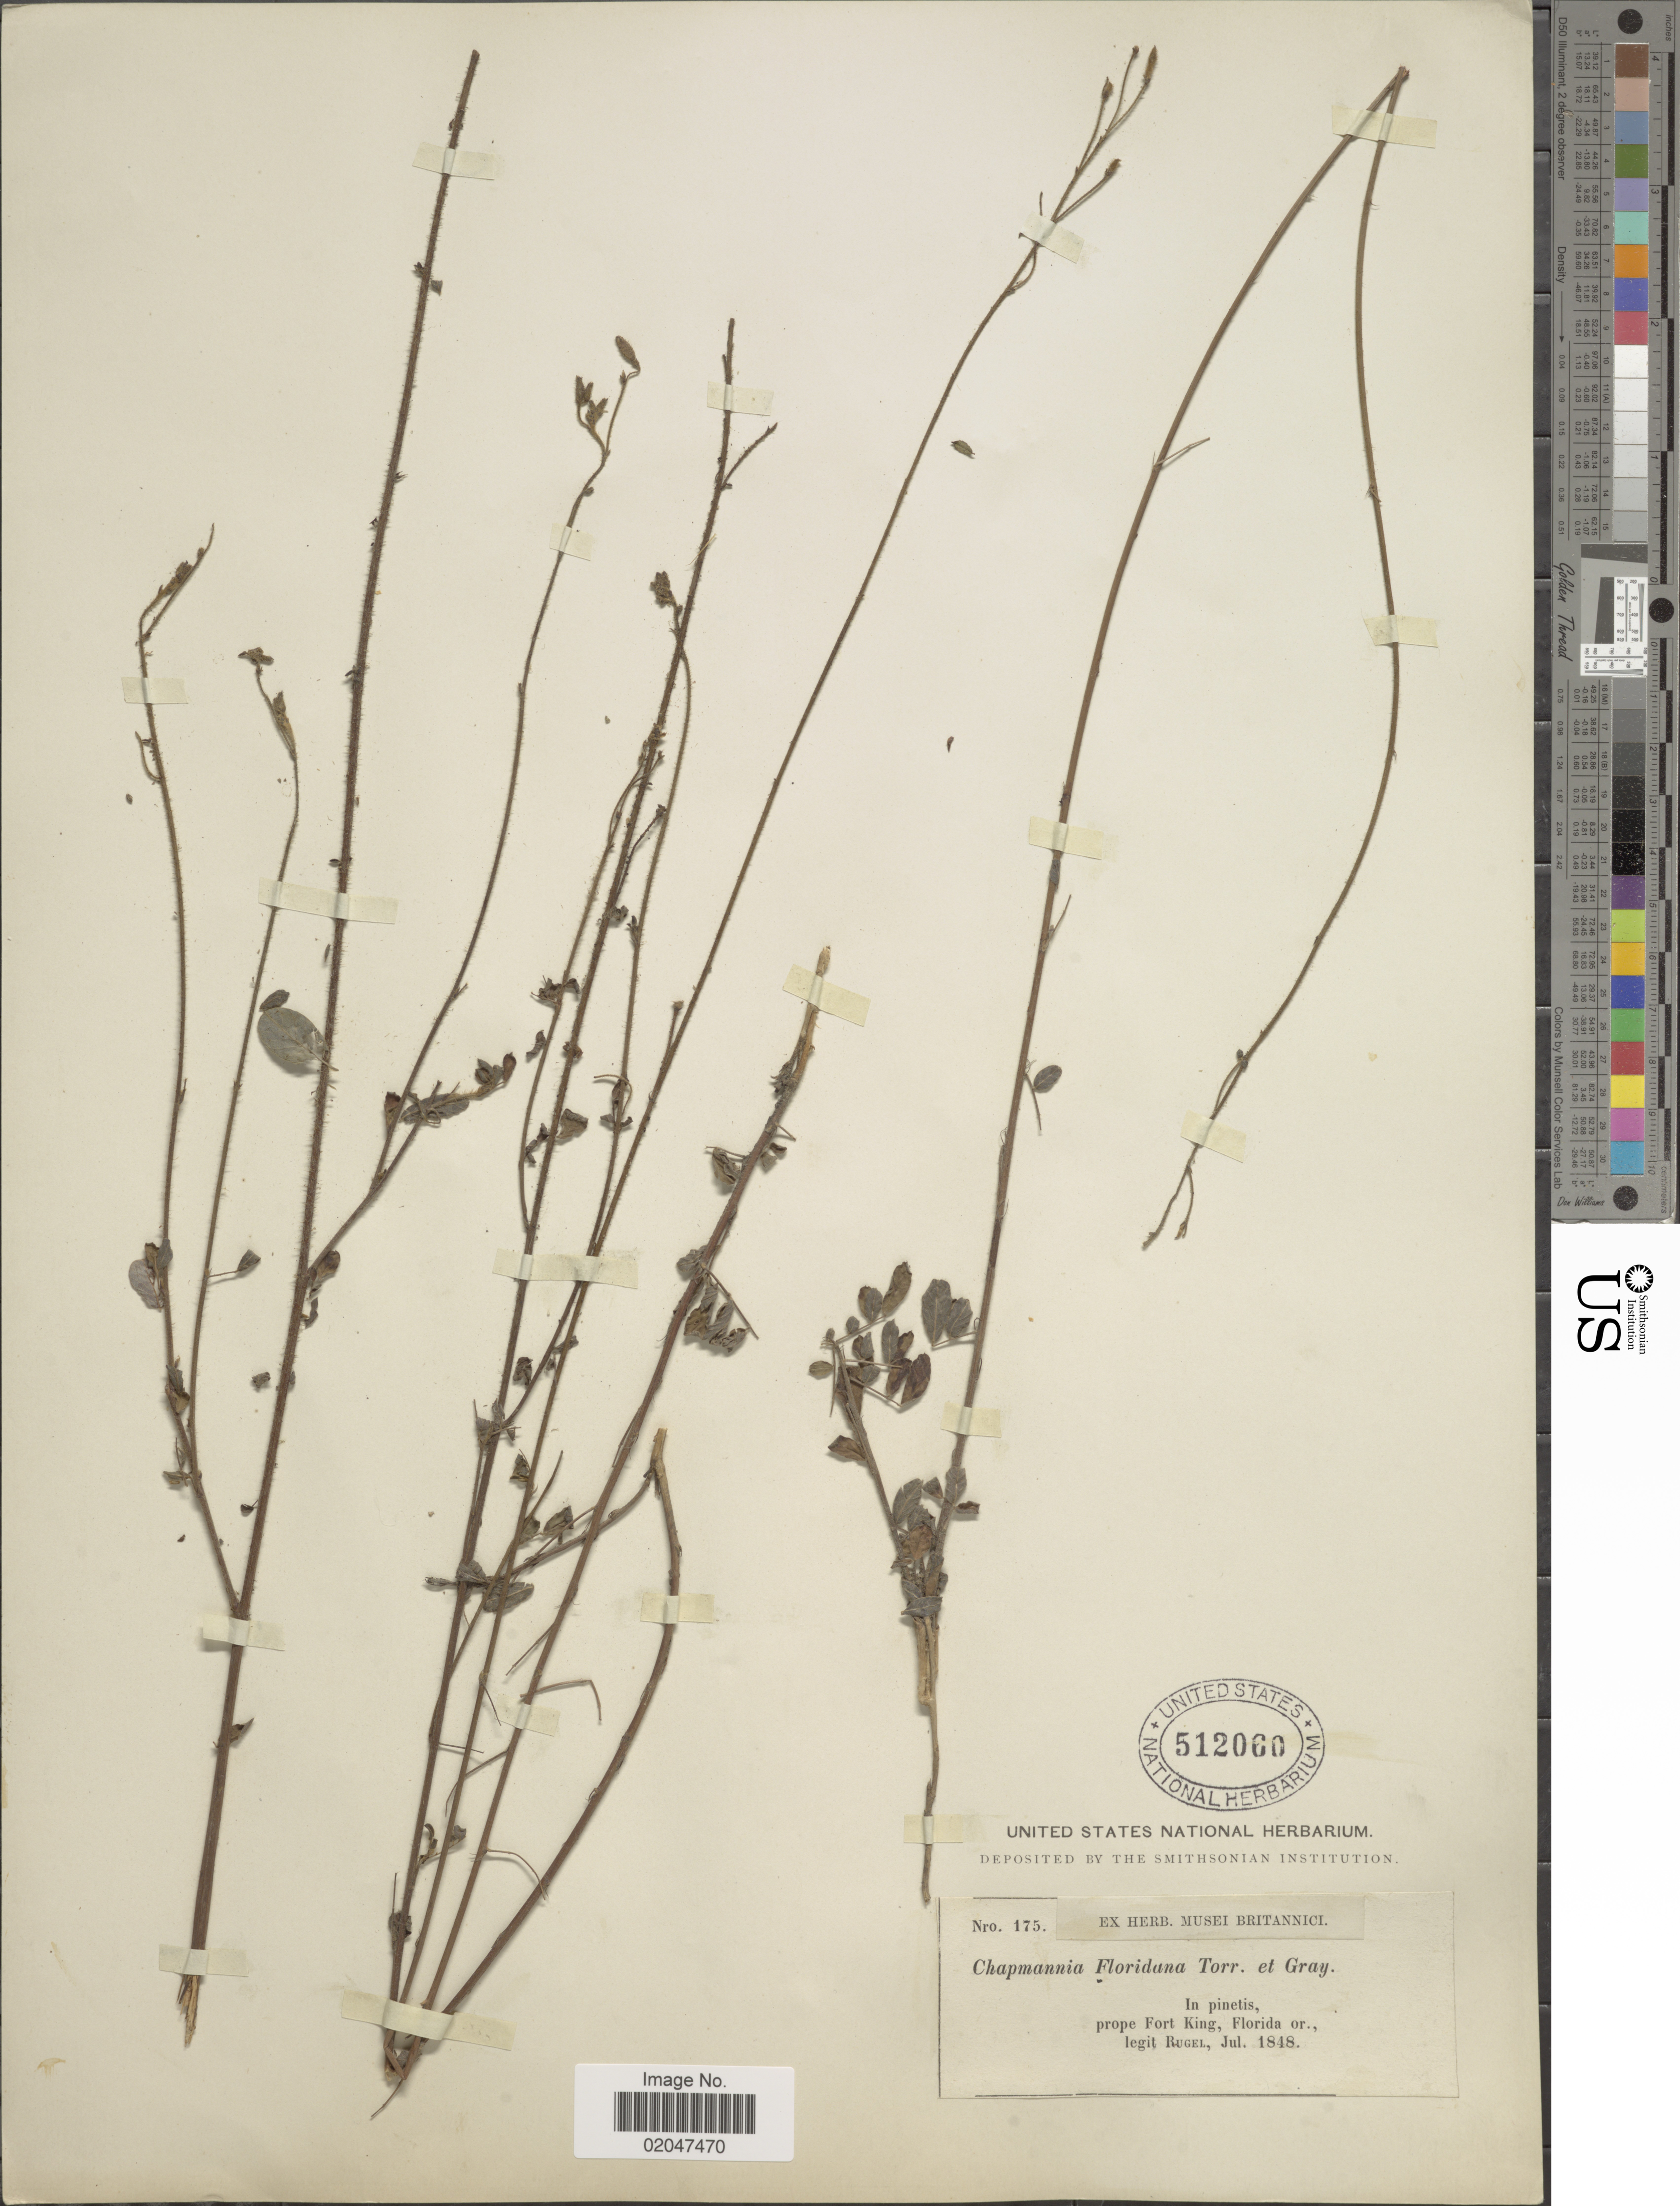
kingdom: Plantae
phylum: Tracheophyta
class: Magnoliopsida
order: Fabales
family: Fabaceae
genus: Chapmannia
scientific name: Chapmannia floridana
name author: Torr. & A. Gray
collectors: Rugel, --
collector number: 175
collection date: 1848-07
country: United States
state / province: Florida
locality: In pinetis, prope Fort King, Florida or.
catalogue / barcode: US 512060